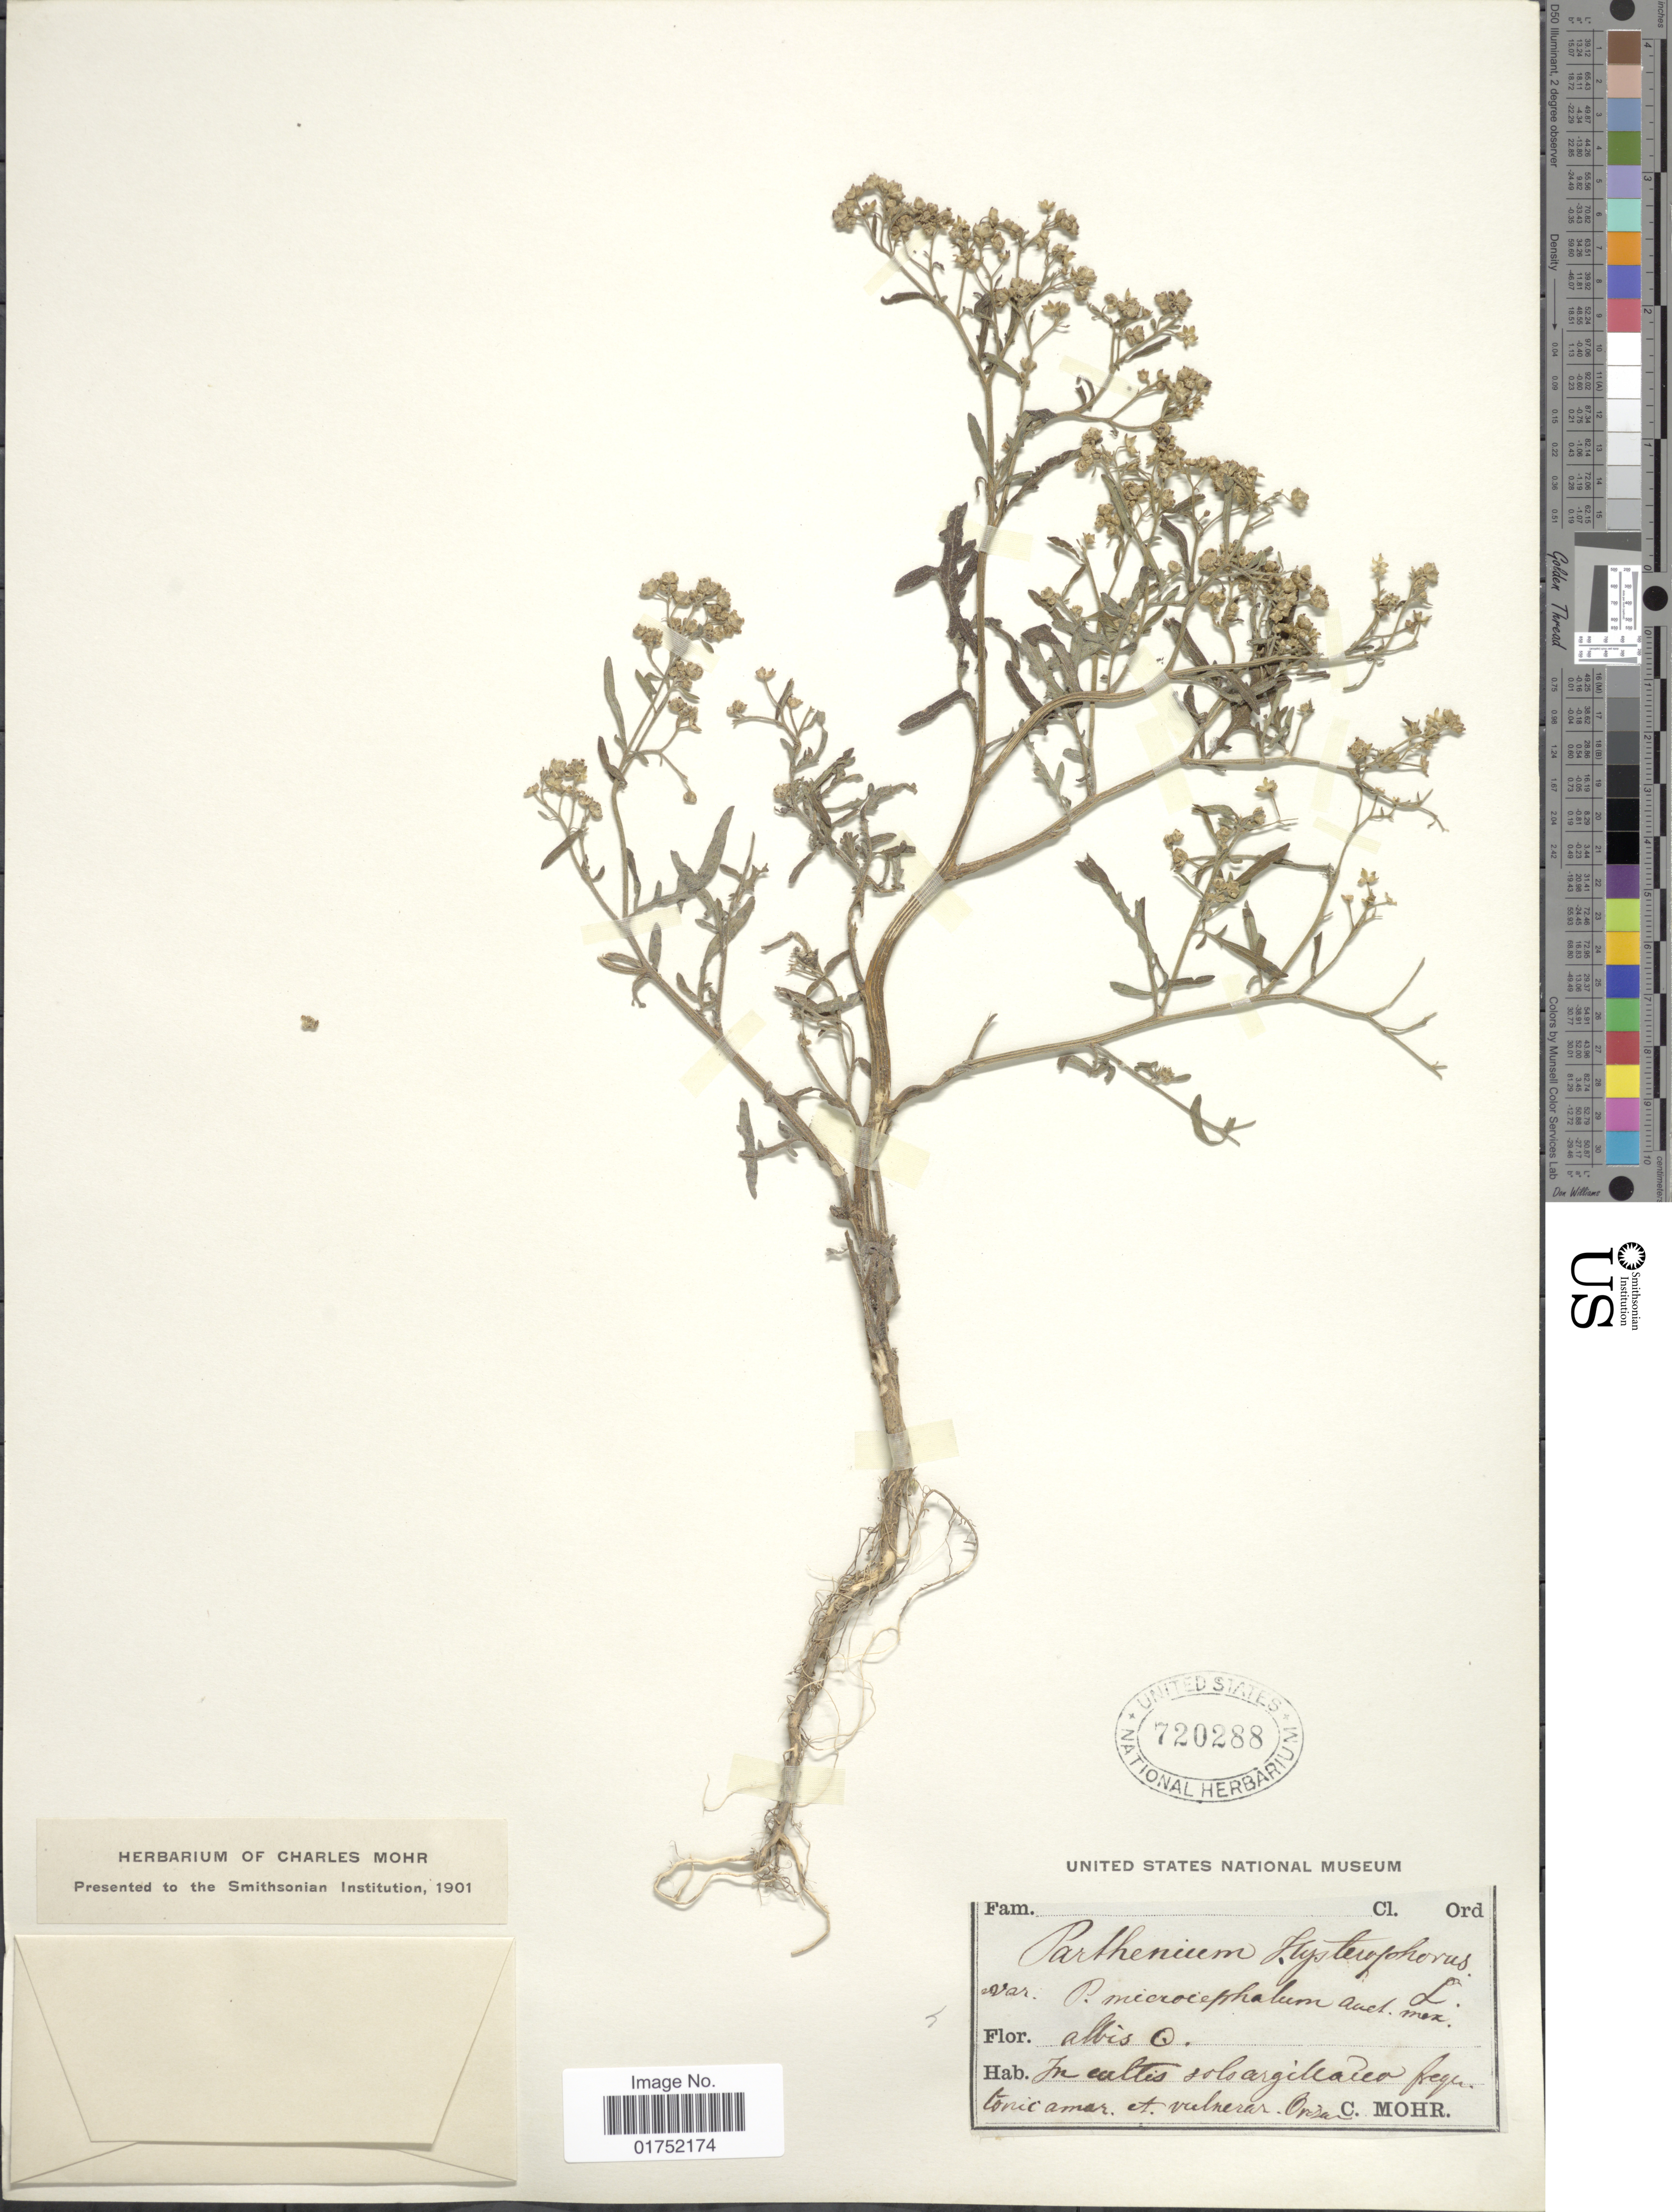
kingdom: Plantae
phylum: Tracheophyta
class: Magnoliopsida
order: Asterales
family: Asteraceae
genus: Parthenium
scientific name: Parthenium hysterophorus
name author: L.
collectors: C. T. Mohr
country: Mexico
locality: Orizaba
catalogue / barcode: US 720288